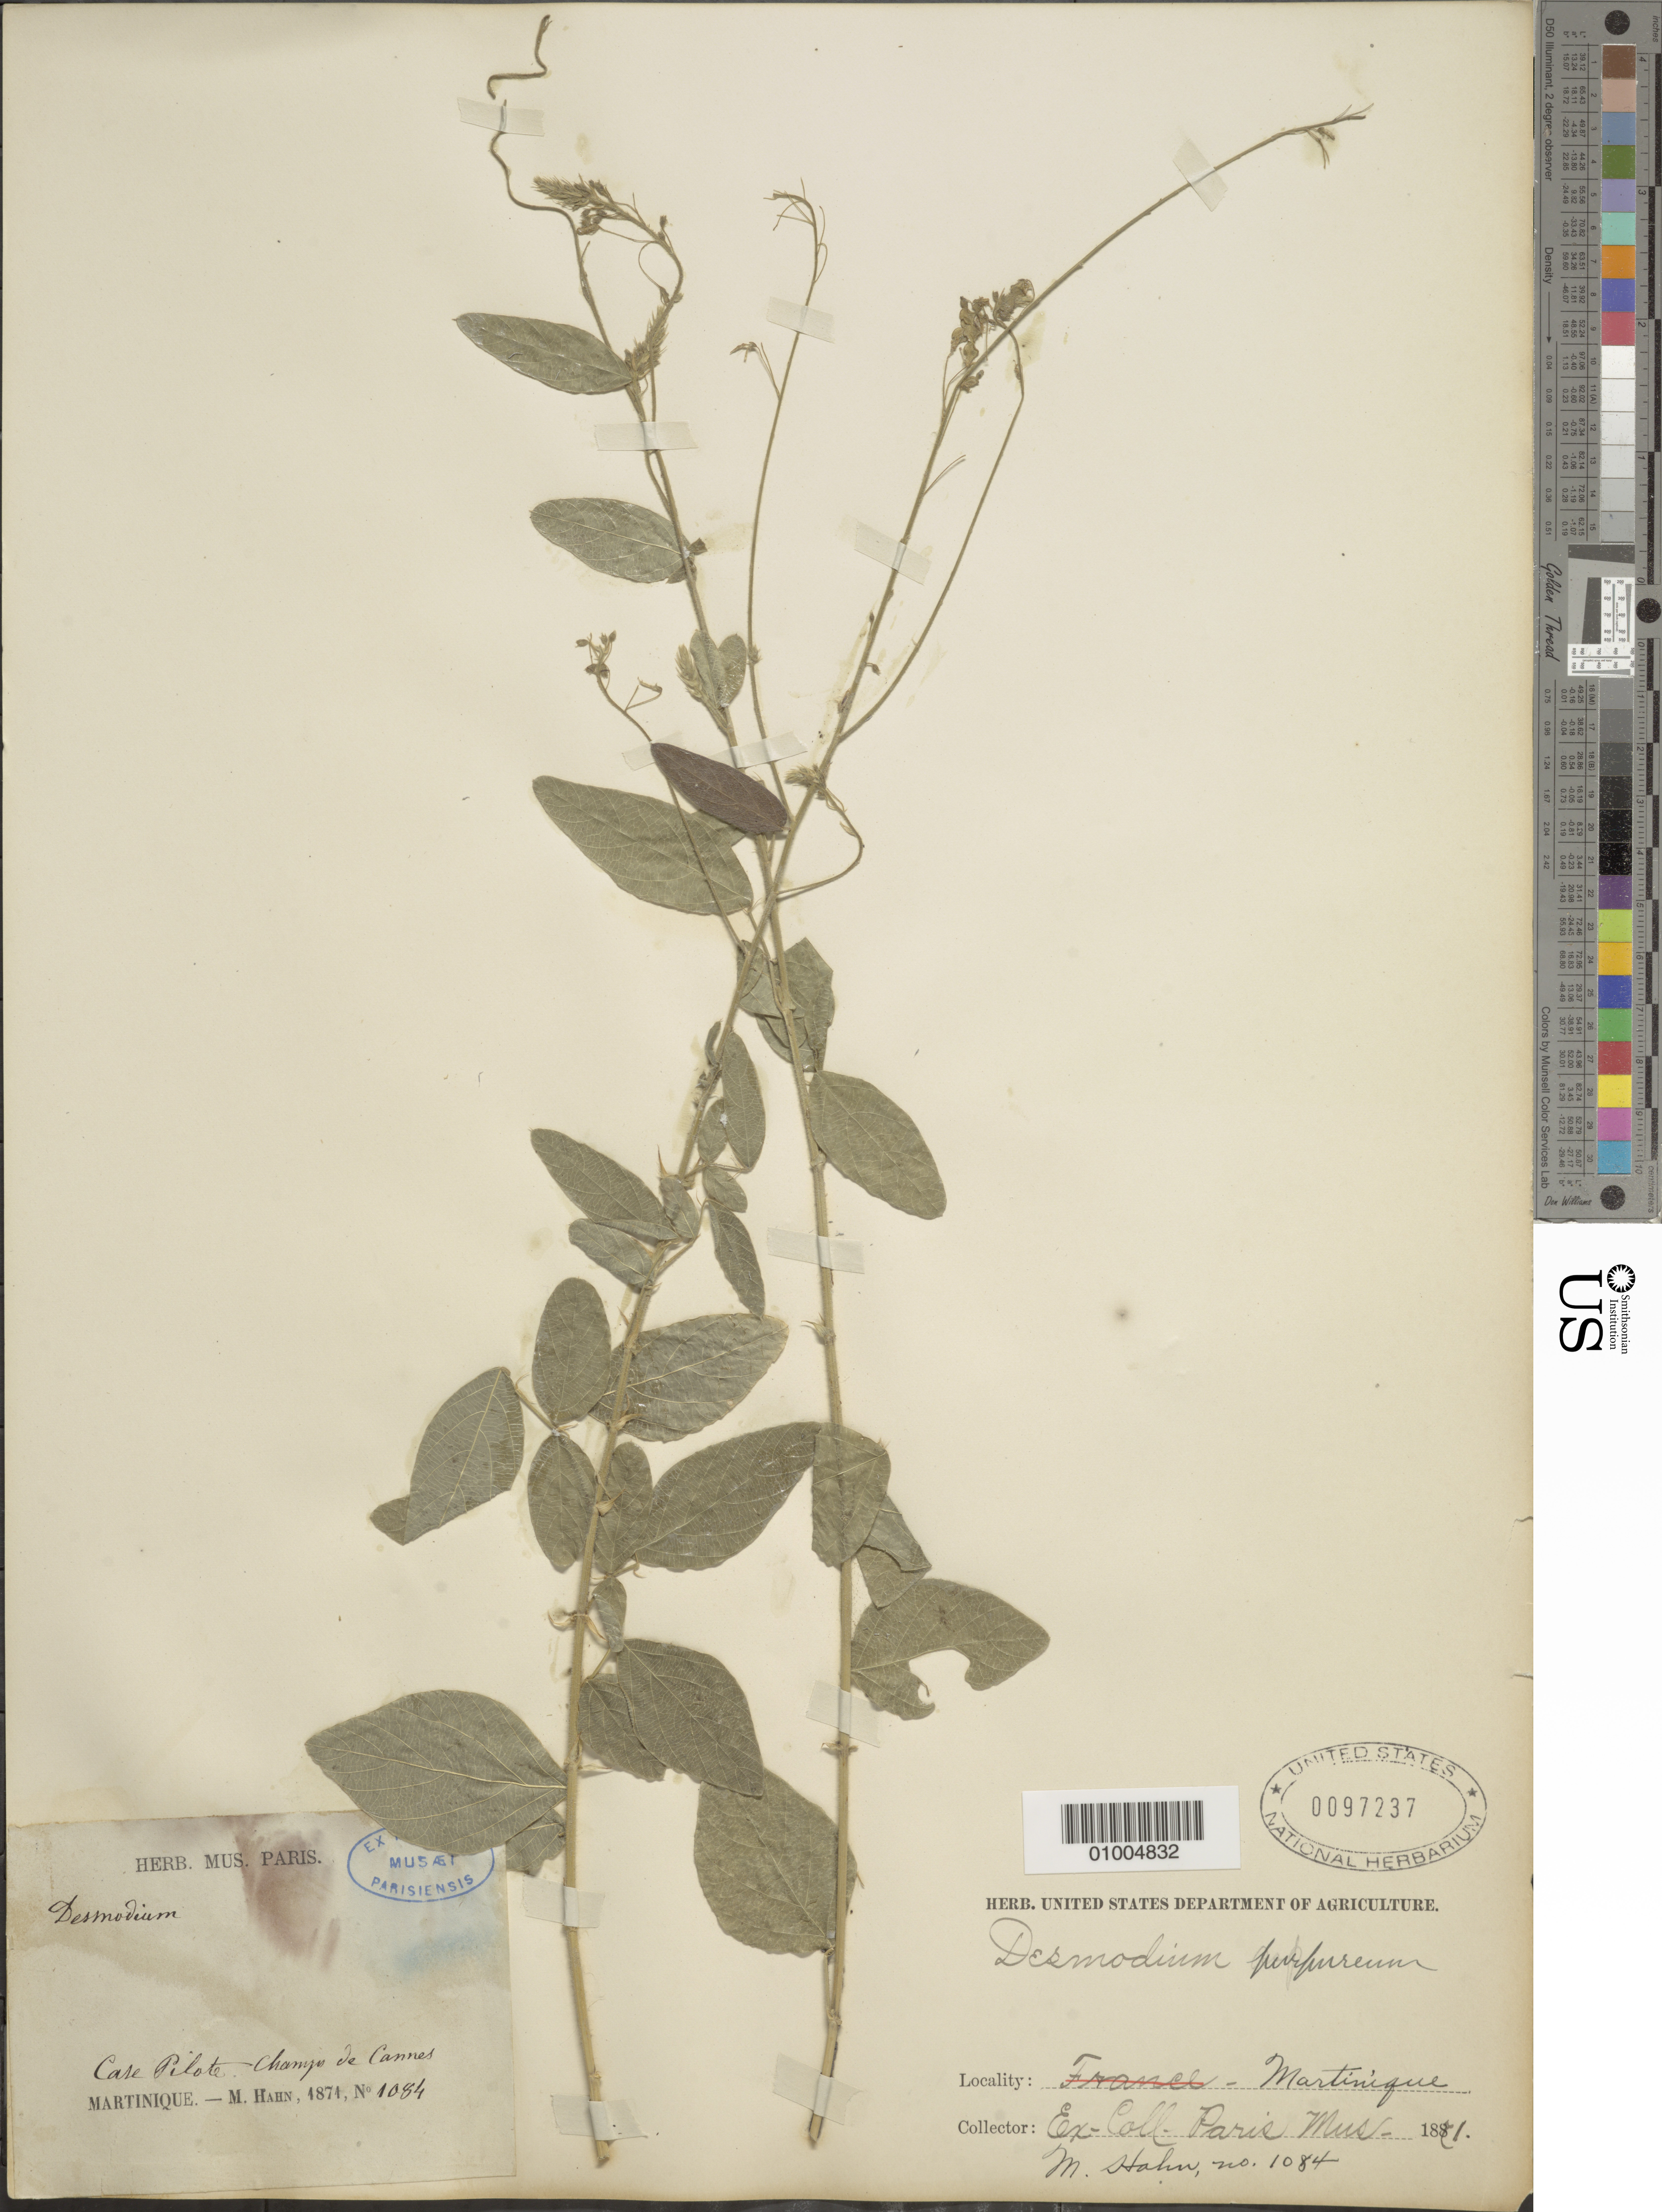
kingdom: Plantae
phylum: Tracheophyta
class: Magnoliopsida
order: Fabales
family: Fabaceae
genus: Desmodium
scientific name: Desmodium tortuosum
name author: (Sw.) DC.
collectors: M. Hahn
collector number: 1084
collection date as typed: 1871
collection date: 1871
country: Martinique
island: Martinique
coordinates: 0 N, 0 E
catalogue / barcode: US 97237